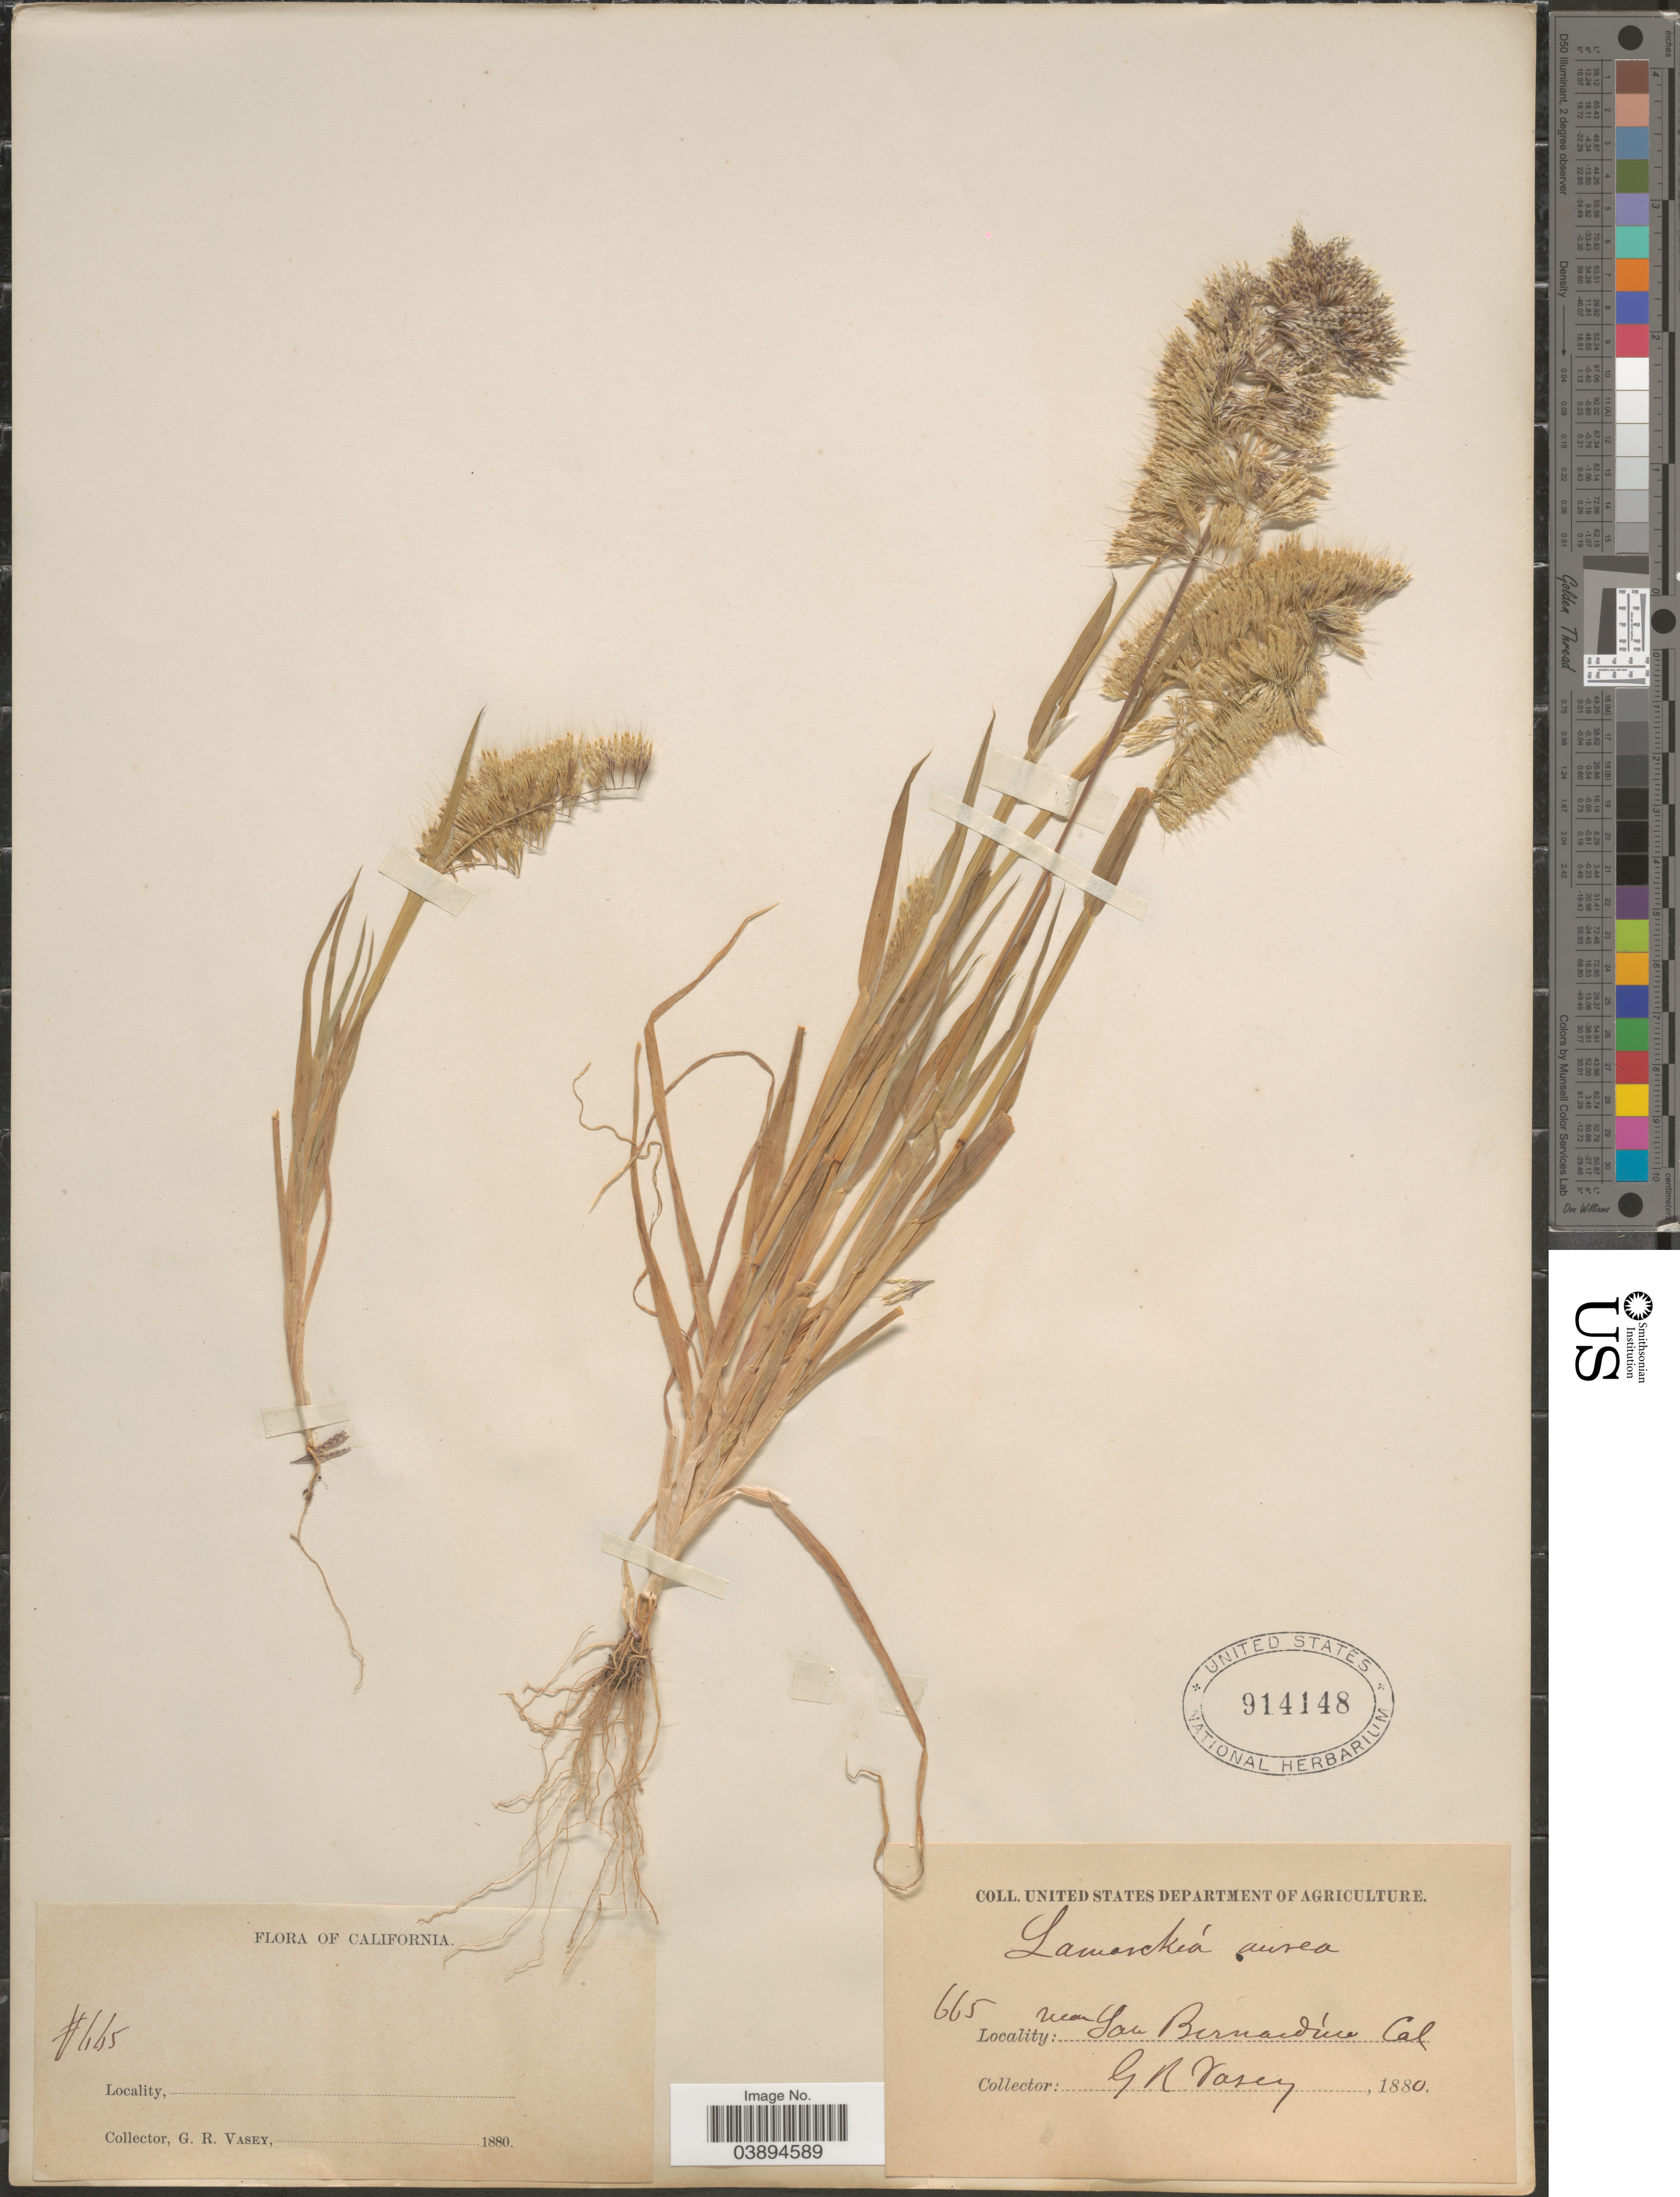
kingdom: Plantae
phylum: Tracheophyta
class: Liliopsida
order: Poales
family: Poaceae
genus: Lamarckia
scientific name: Lamarckia aurea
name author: (L.) Moench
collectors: G. R. Vasey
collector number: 665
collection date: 1880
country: United States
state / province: California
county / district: San Bernardino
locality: Near San Bernardino.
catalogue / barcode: US 914148